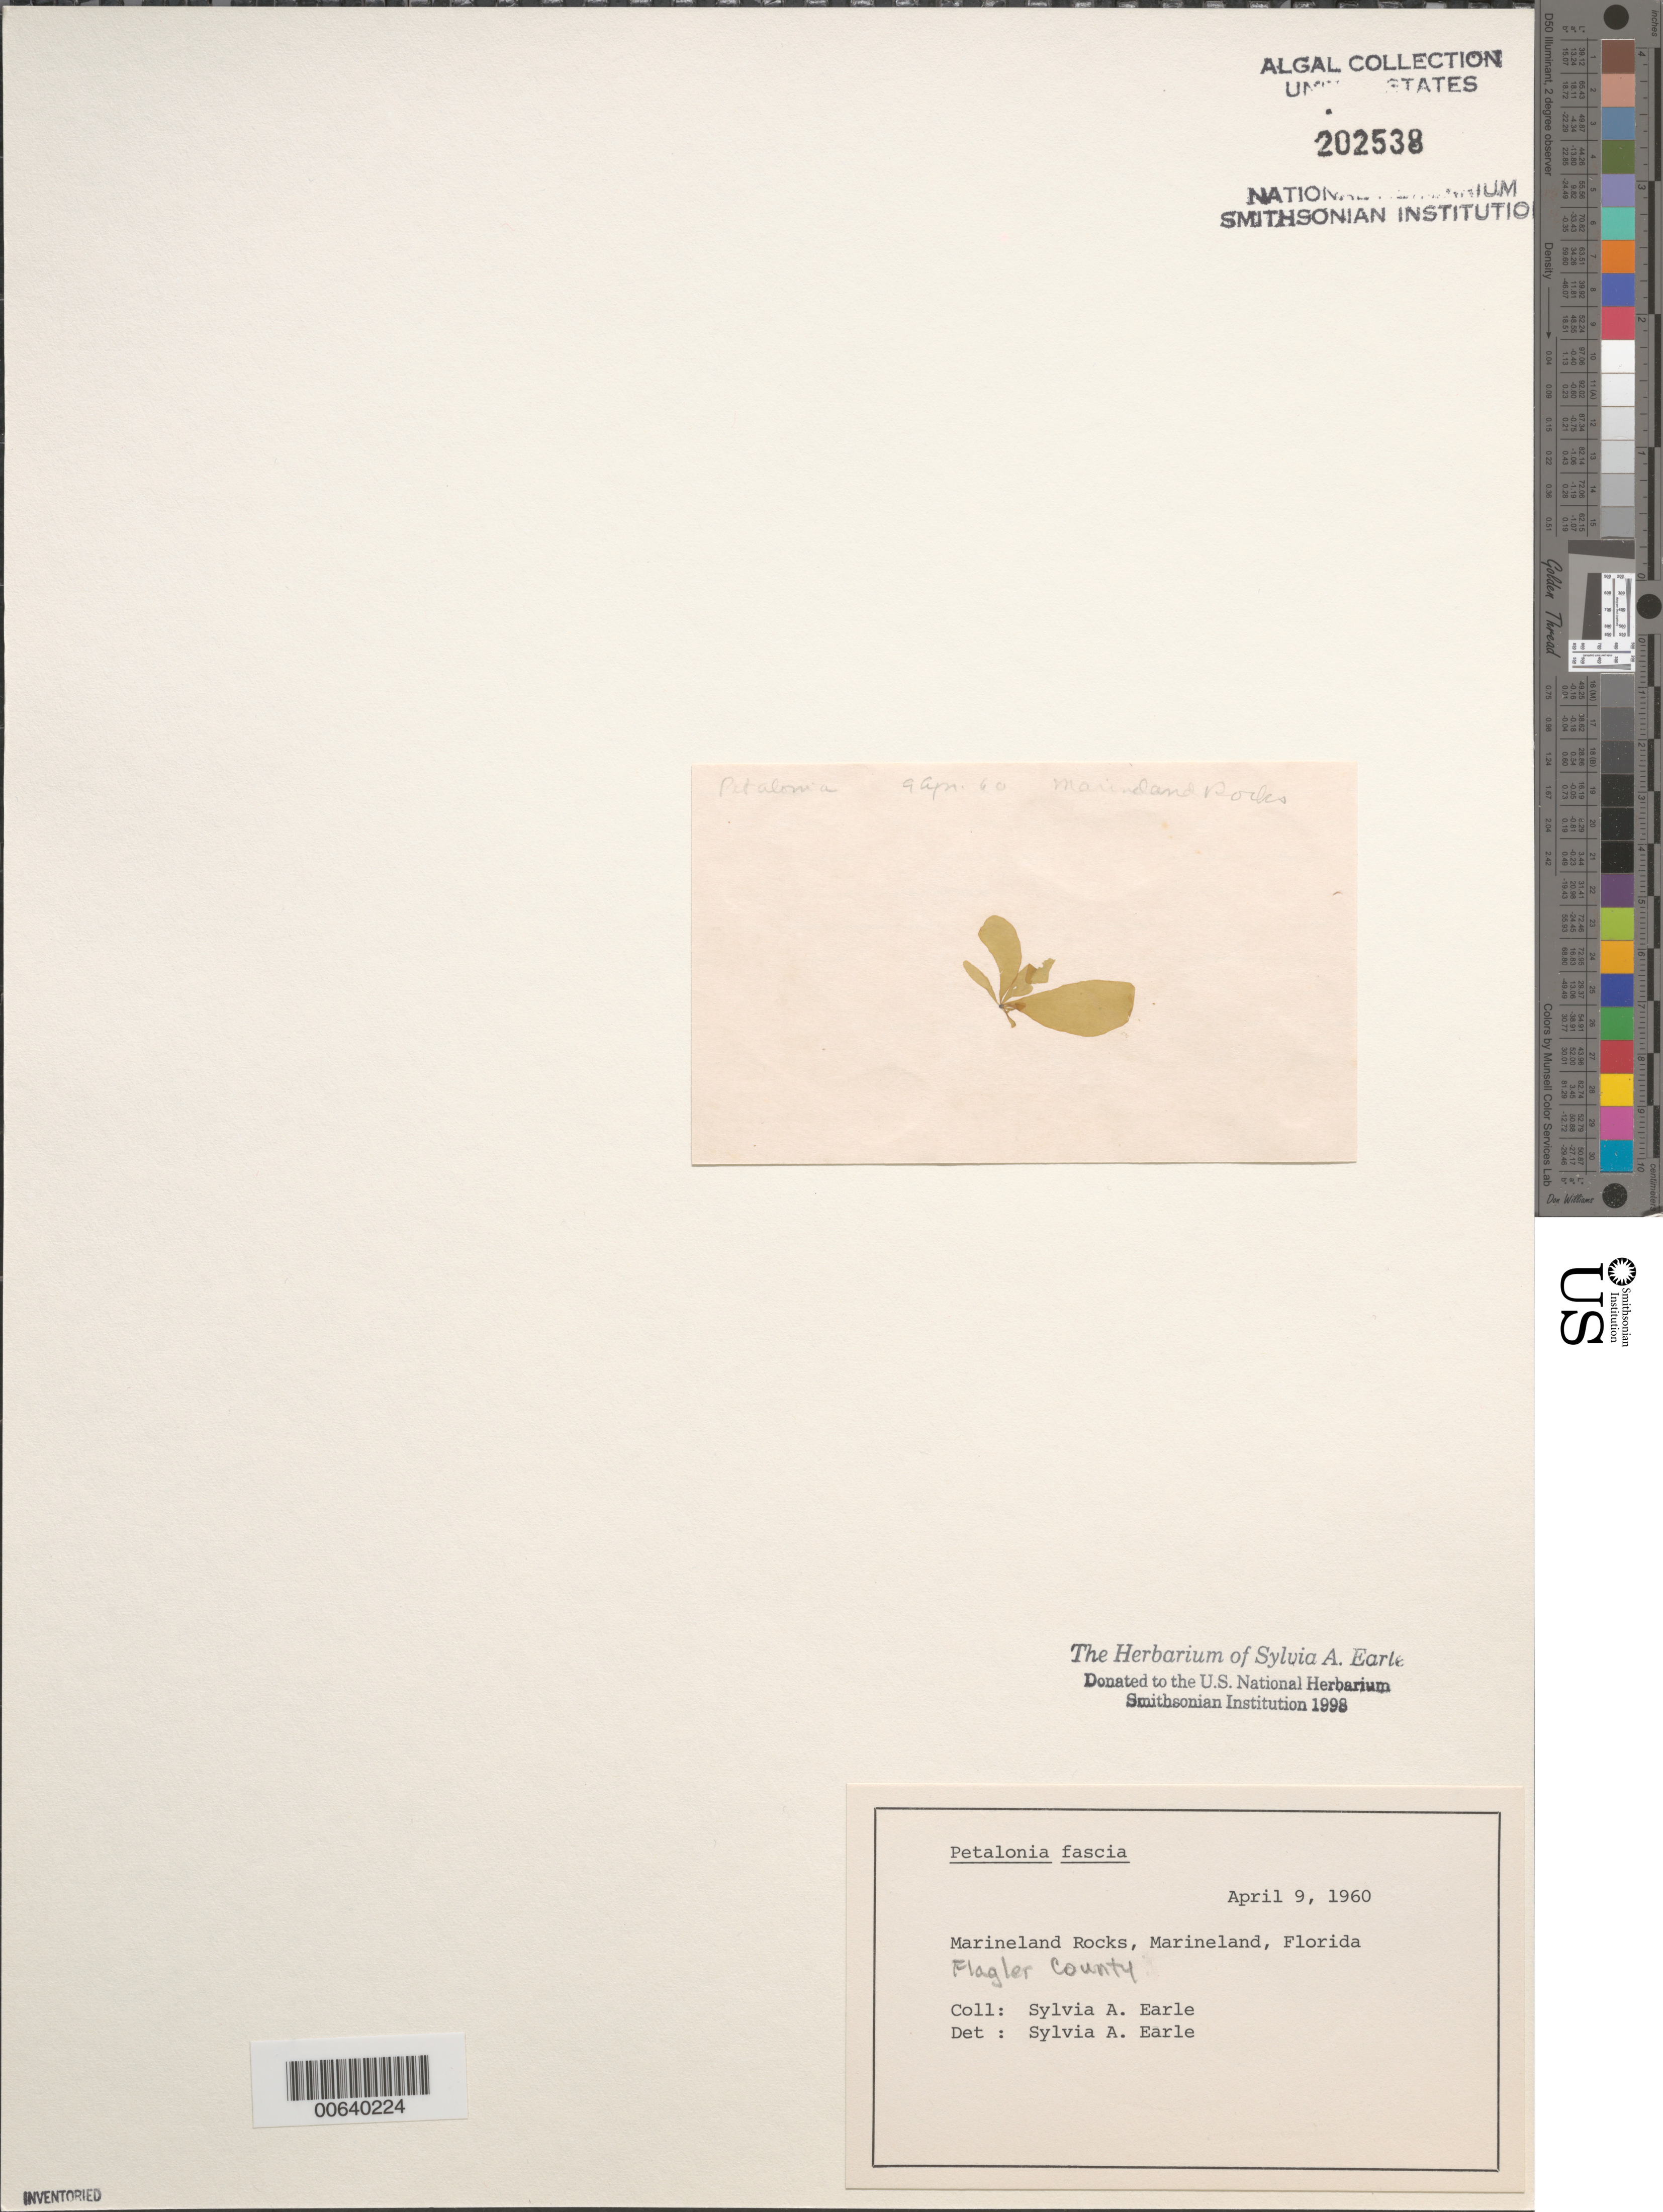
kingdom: Chromista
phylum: Ochrophyta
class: Phaeophyceae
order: Scytosiphonales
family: Scytosiphonaceae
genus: Petalonia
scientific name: Petalonia fascia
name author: (O.F. Müller) Kuntze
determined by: Earle, S. A.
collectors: S. A. Earle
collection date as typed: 09 Apr 1960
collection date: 1960-04-09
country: United States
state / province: Florida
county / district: Flagler County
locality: Marineland Rocks, Marineland, Atlantic Ocean coast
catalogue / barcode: US 202538